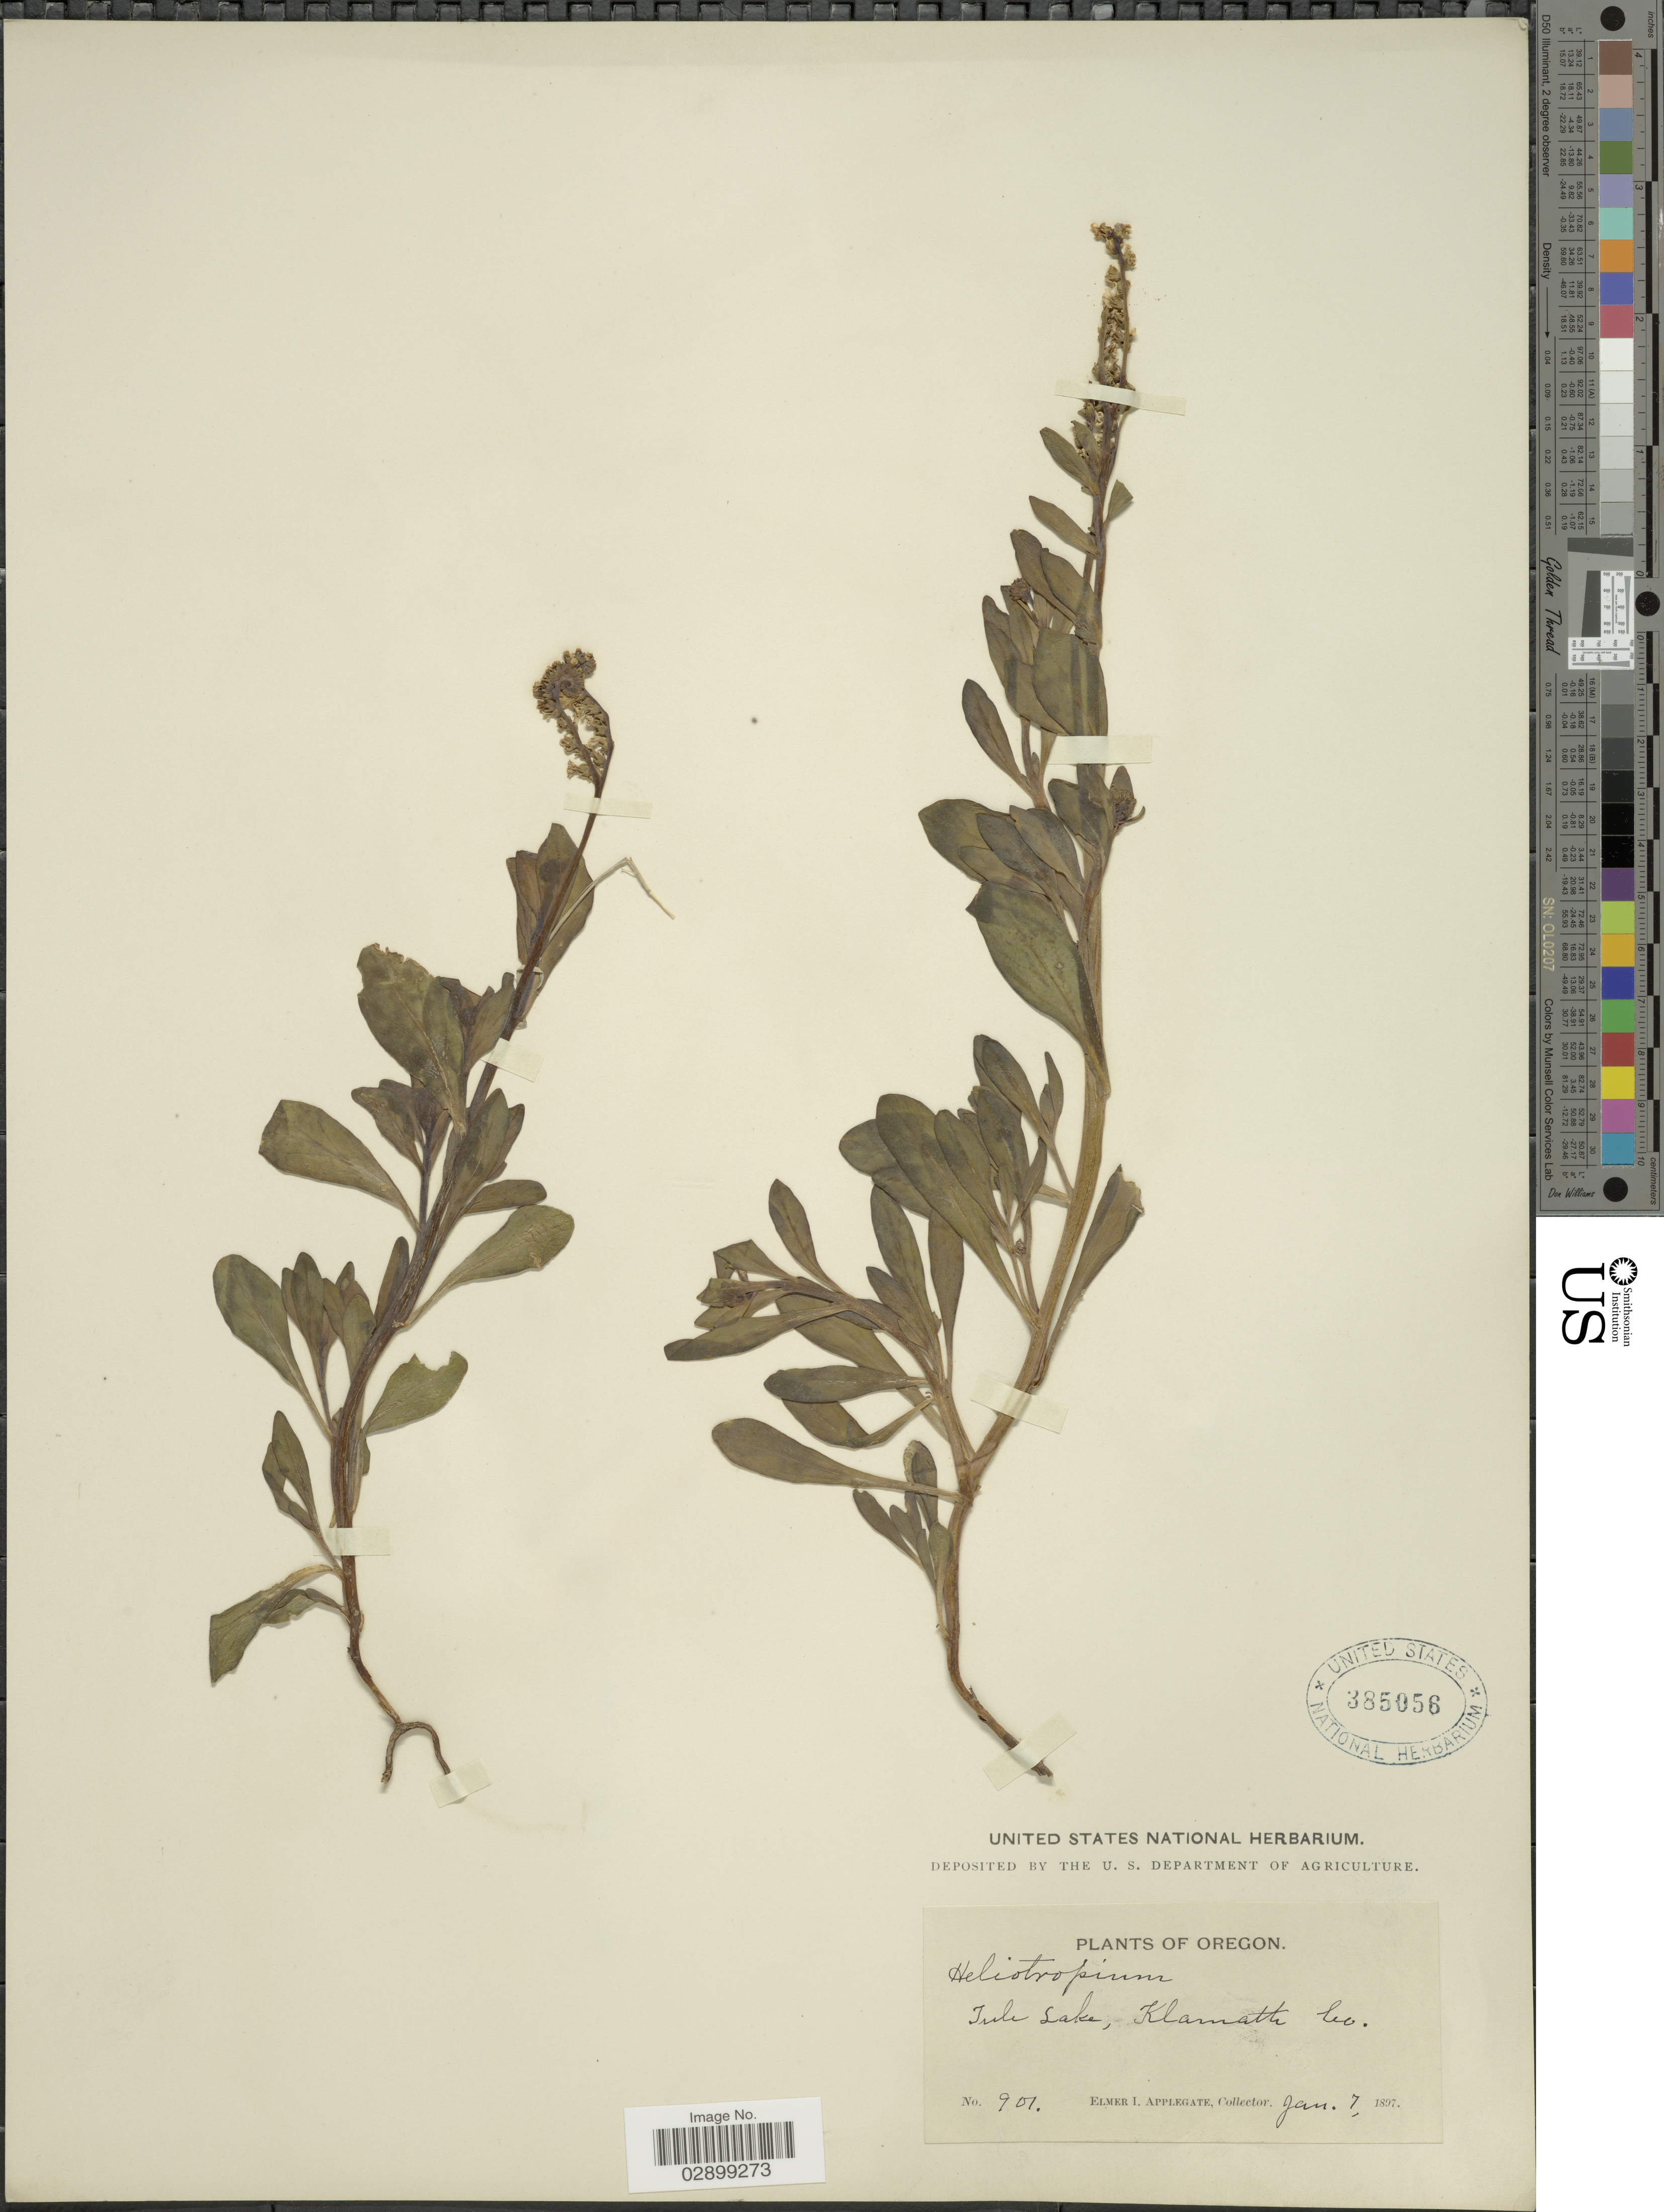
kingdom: Plantae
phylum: Tracheophyta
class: Magnoliopsida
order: Boraginales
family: Heliotropiaceae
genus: Heliotropium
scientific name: Heliotropium curassavicum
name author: L.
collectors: E. I. Applegate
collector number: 901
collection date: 1897-01-07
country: United States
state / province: Oregon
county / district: Klamath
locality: Tule Lake, Klamath Co.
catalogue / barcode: US 385056